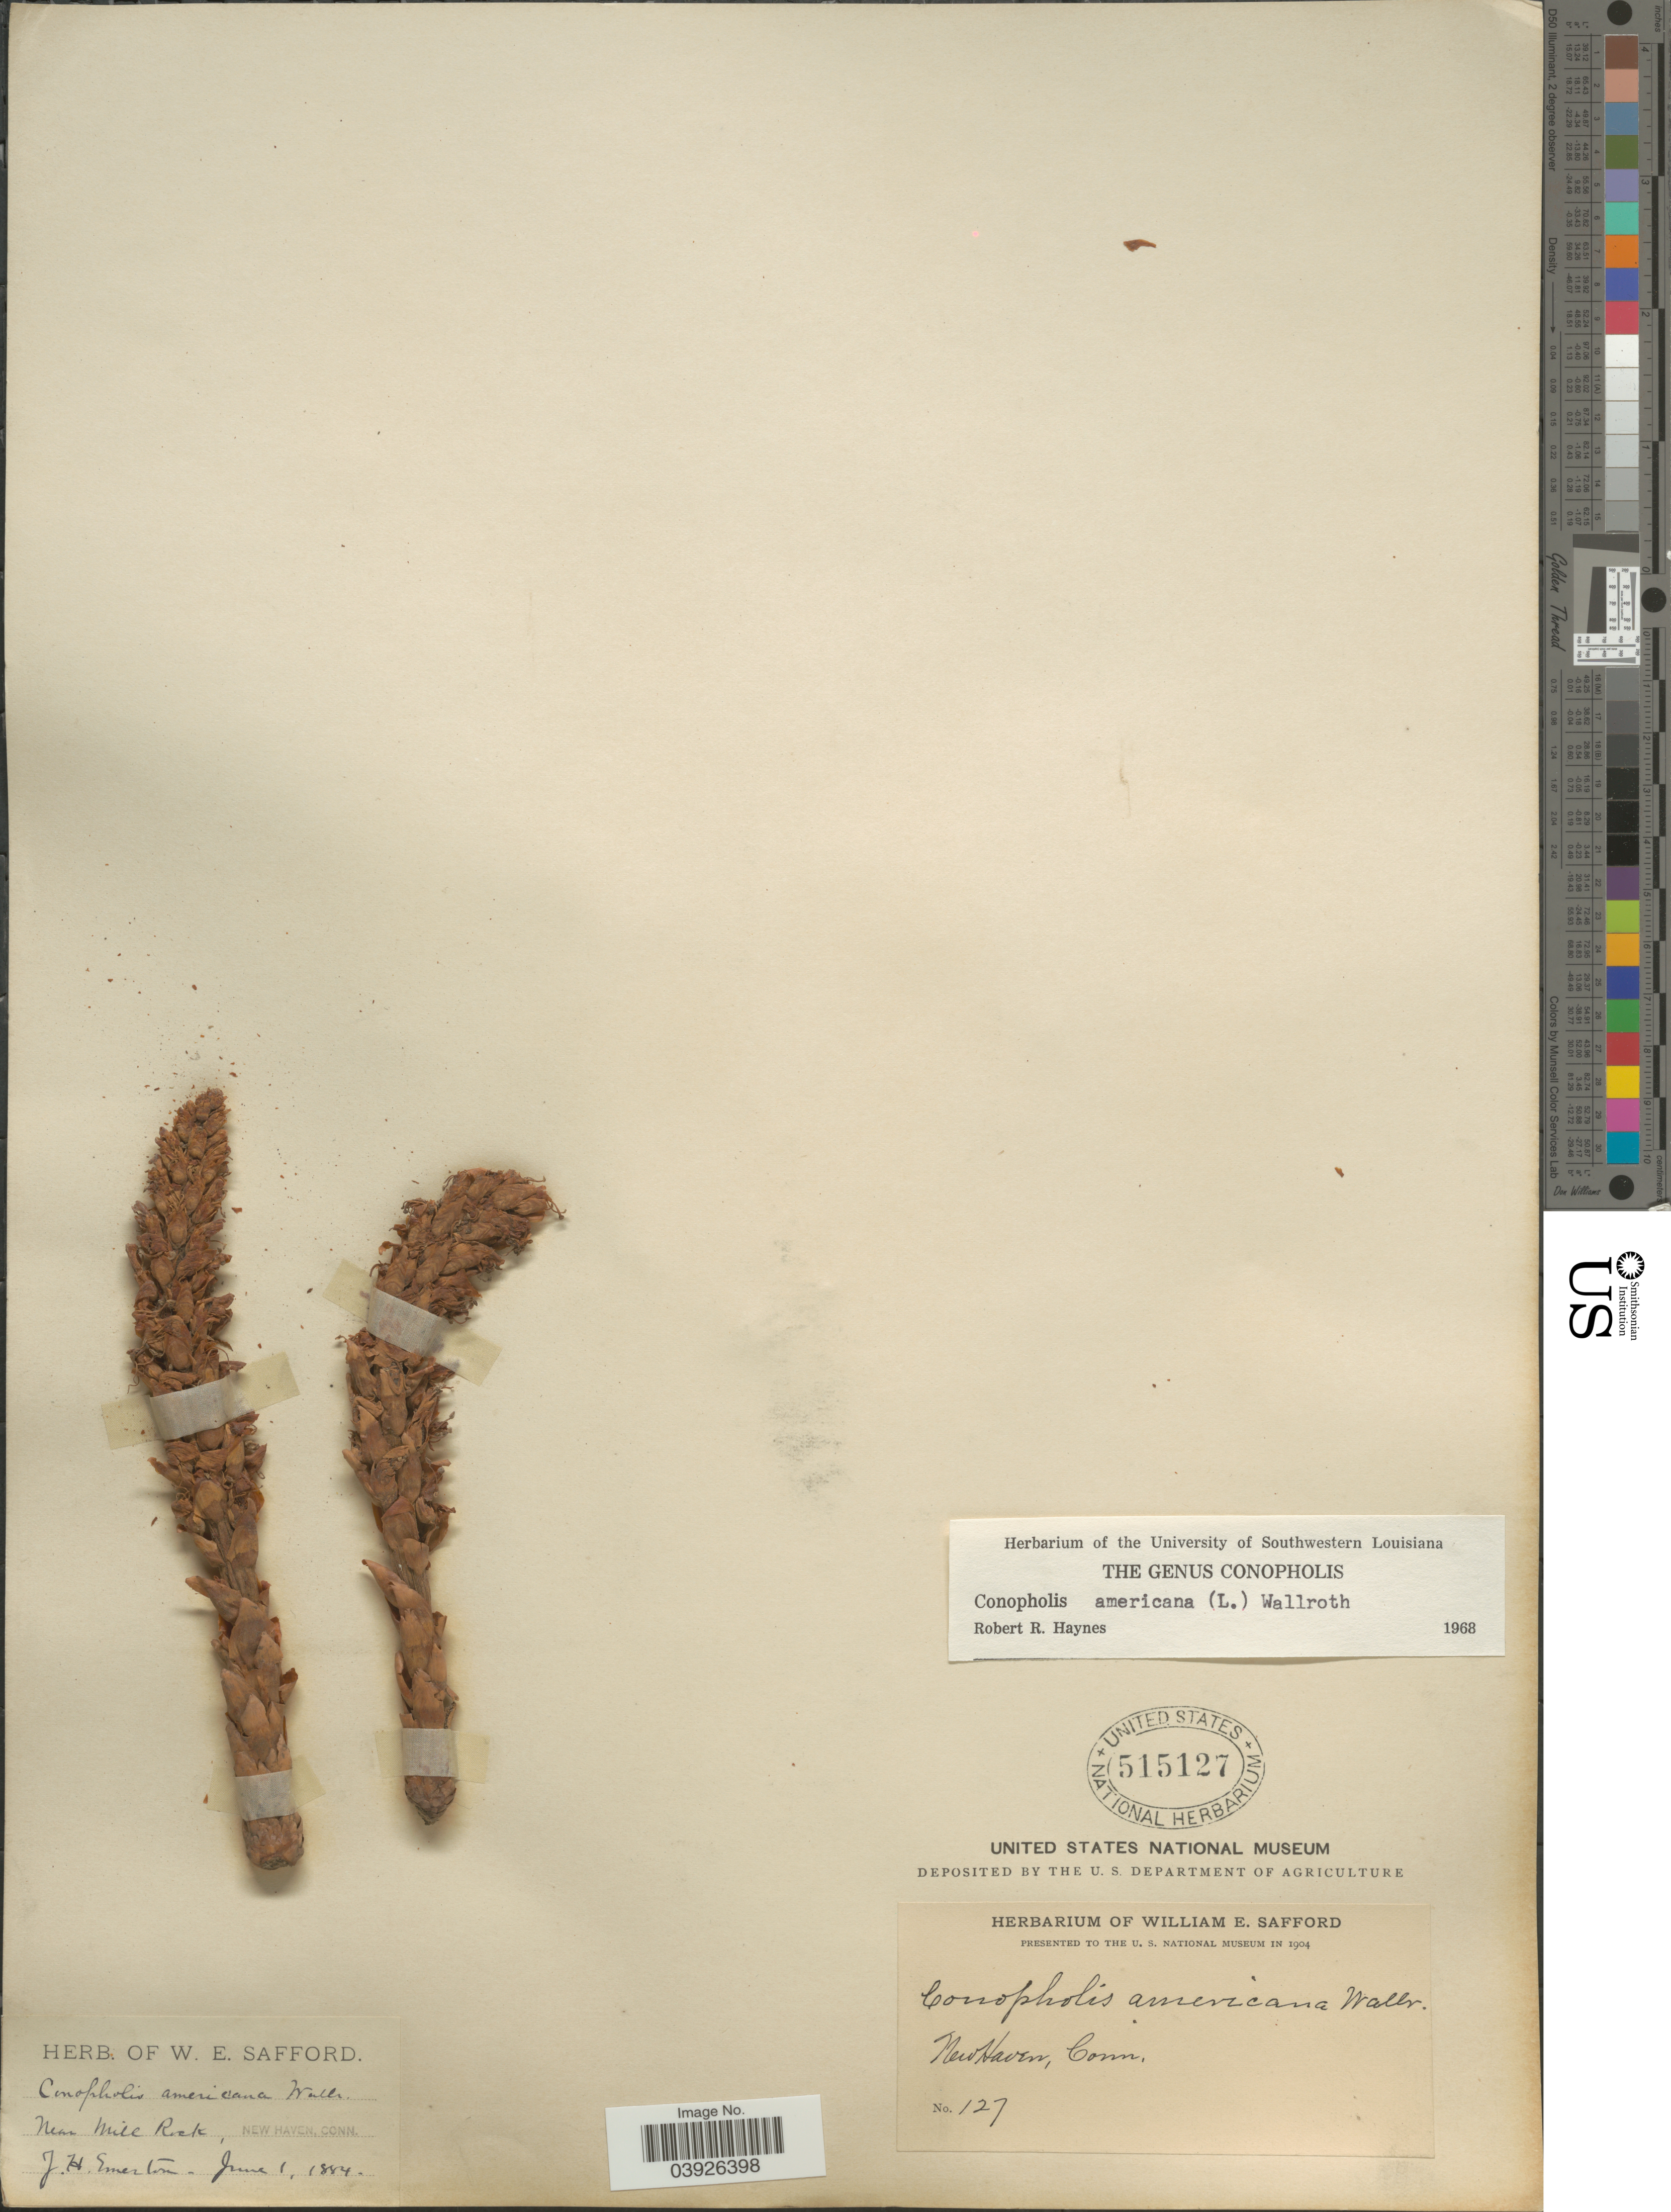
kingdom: Plantae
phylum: Tracheophyta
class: Magnoliopsida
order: Lamiales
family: Orobanchaceae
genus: Conopholis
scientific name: Conopholis americana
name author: (L. f.) Wallr.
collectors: J. Emerton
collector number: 127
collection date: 1884-06-01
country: United States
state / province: Connecticut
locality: Near Mill Rock, New Haven.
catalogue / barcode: US 515127